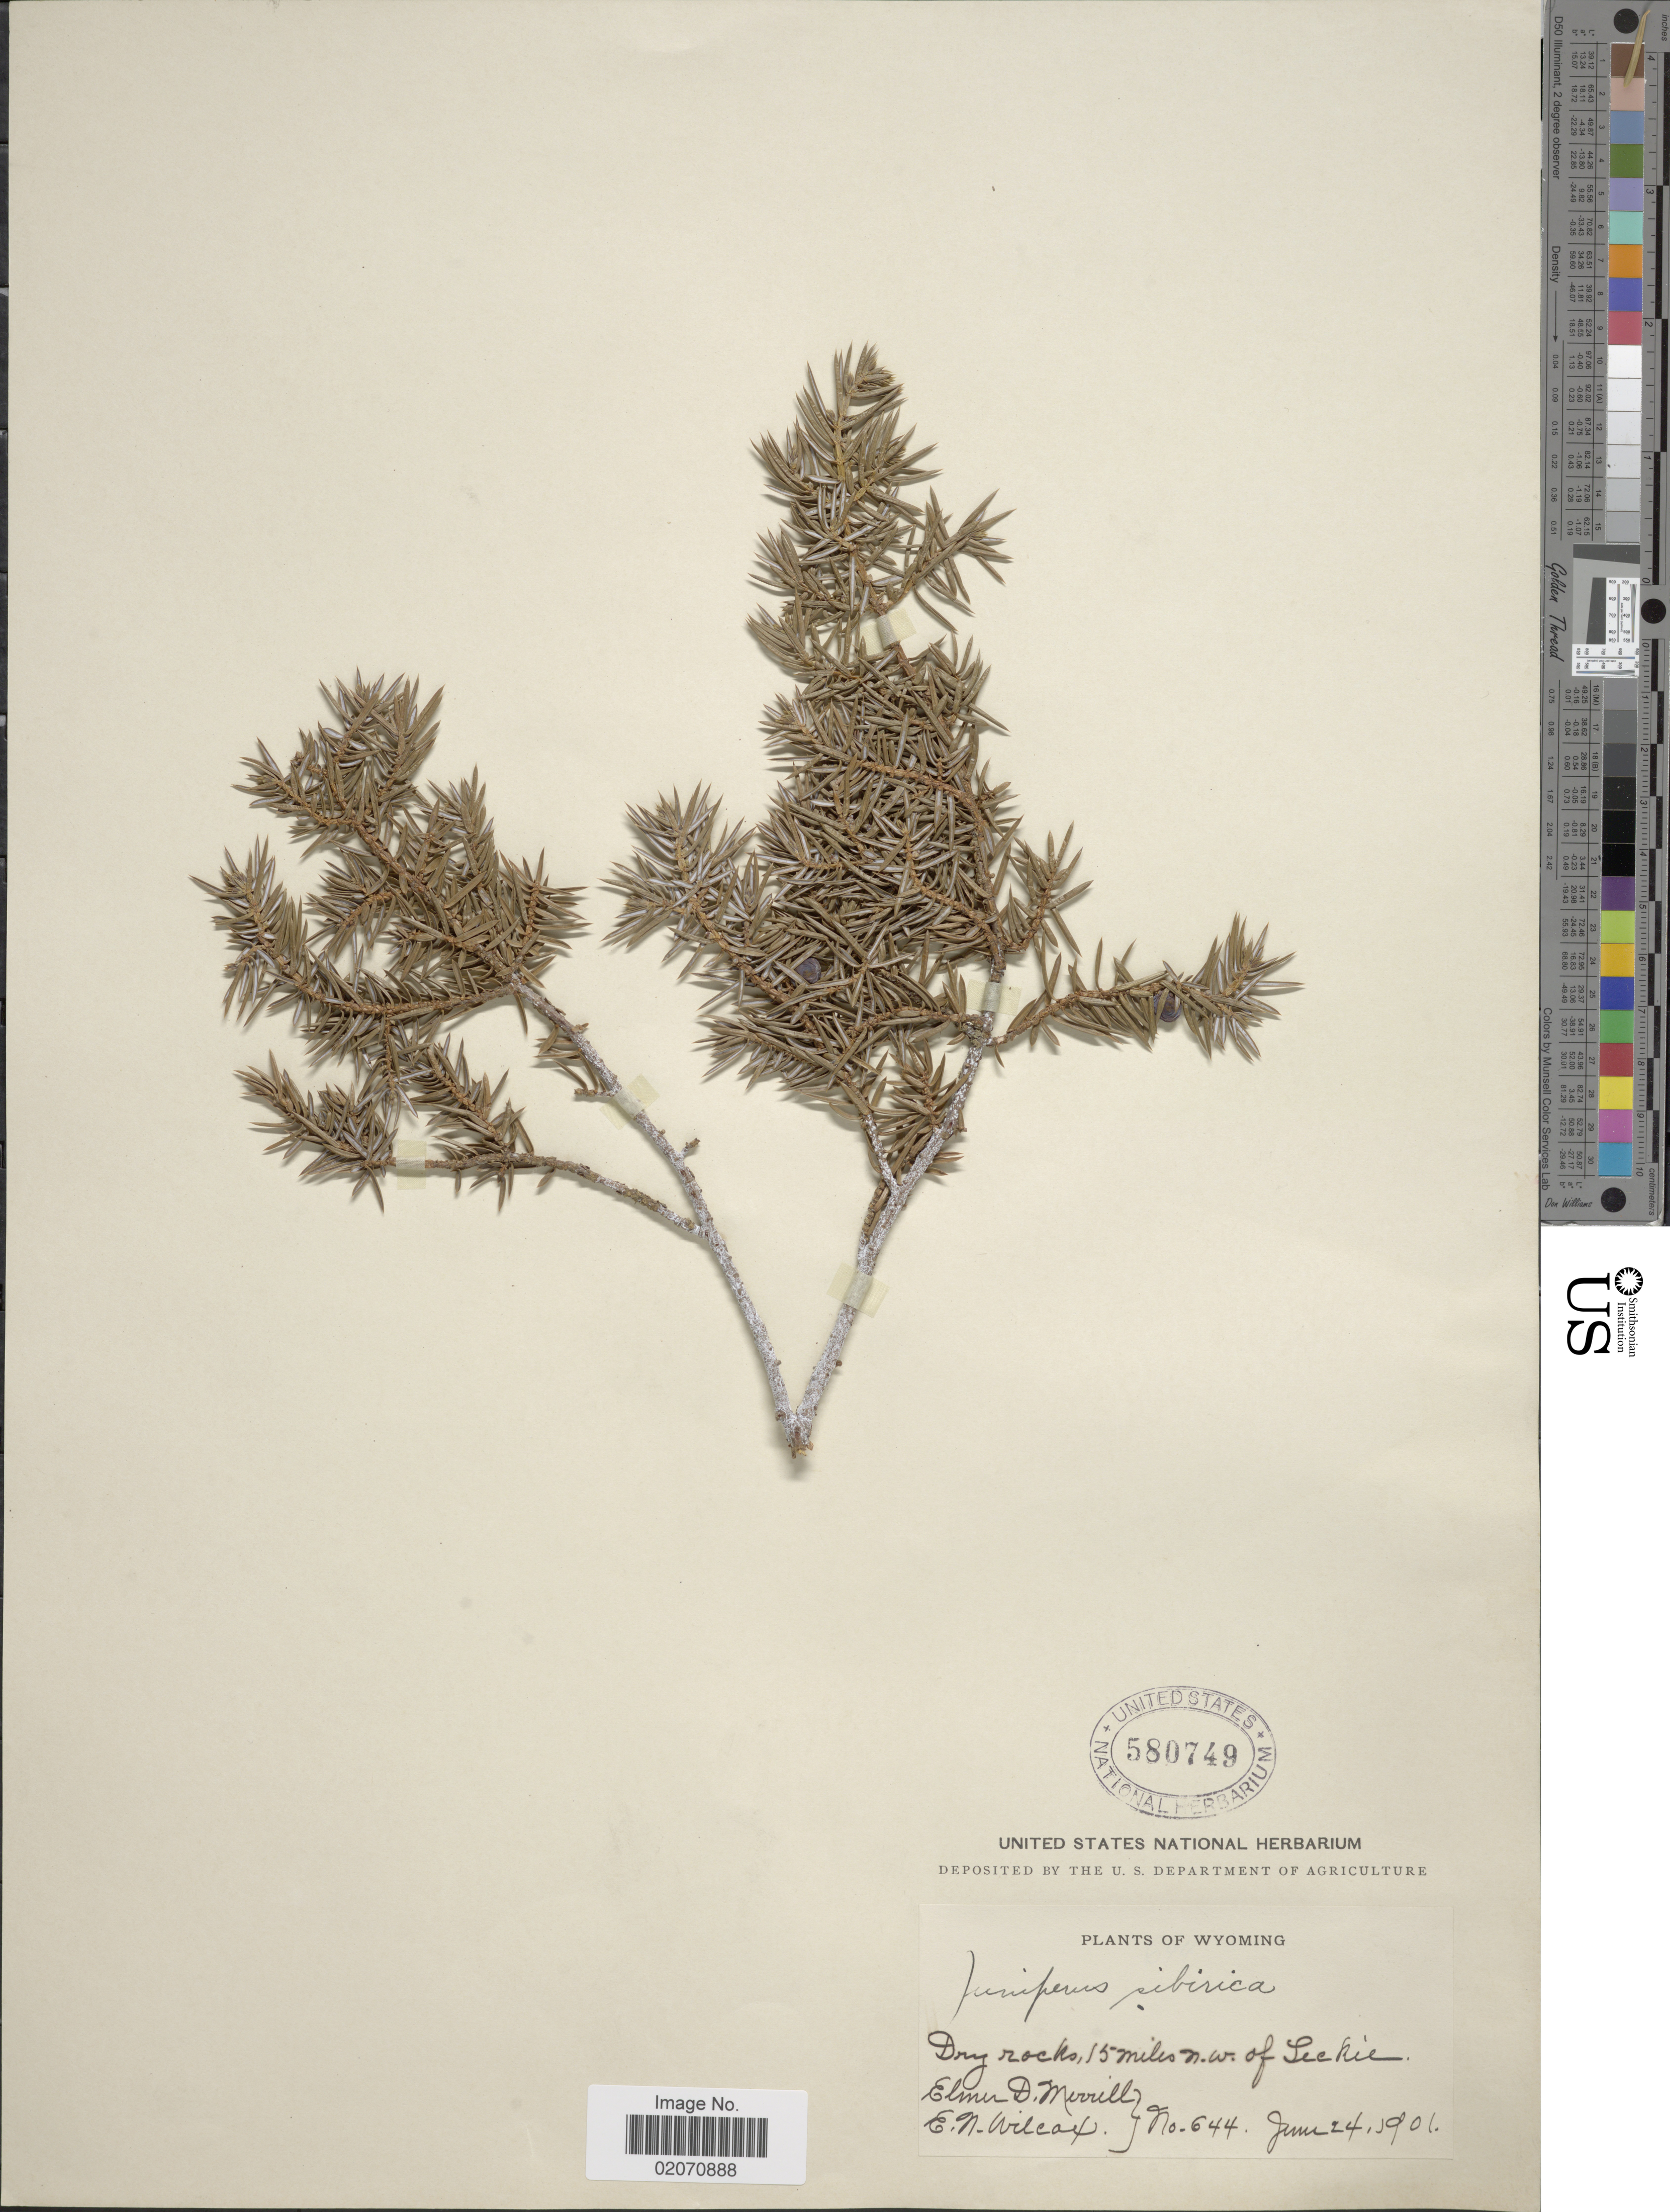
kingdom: Plantae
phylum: Tracheophyta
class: Pinopsida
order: Pinales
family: Cupressaceae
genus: Juniperus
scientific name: Juniperus communis subsp. nana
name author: (Willd.) Syme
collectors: E. D. Merrill & E. Wilcox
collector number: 644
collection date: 1901-06-24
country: United States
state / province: Wyoming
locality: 15 miles n.w. of Leckie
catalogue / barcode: US 580749